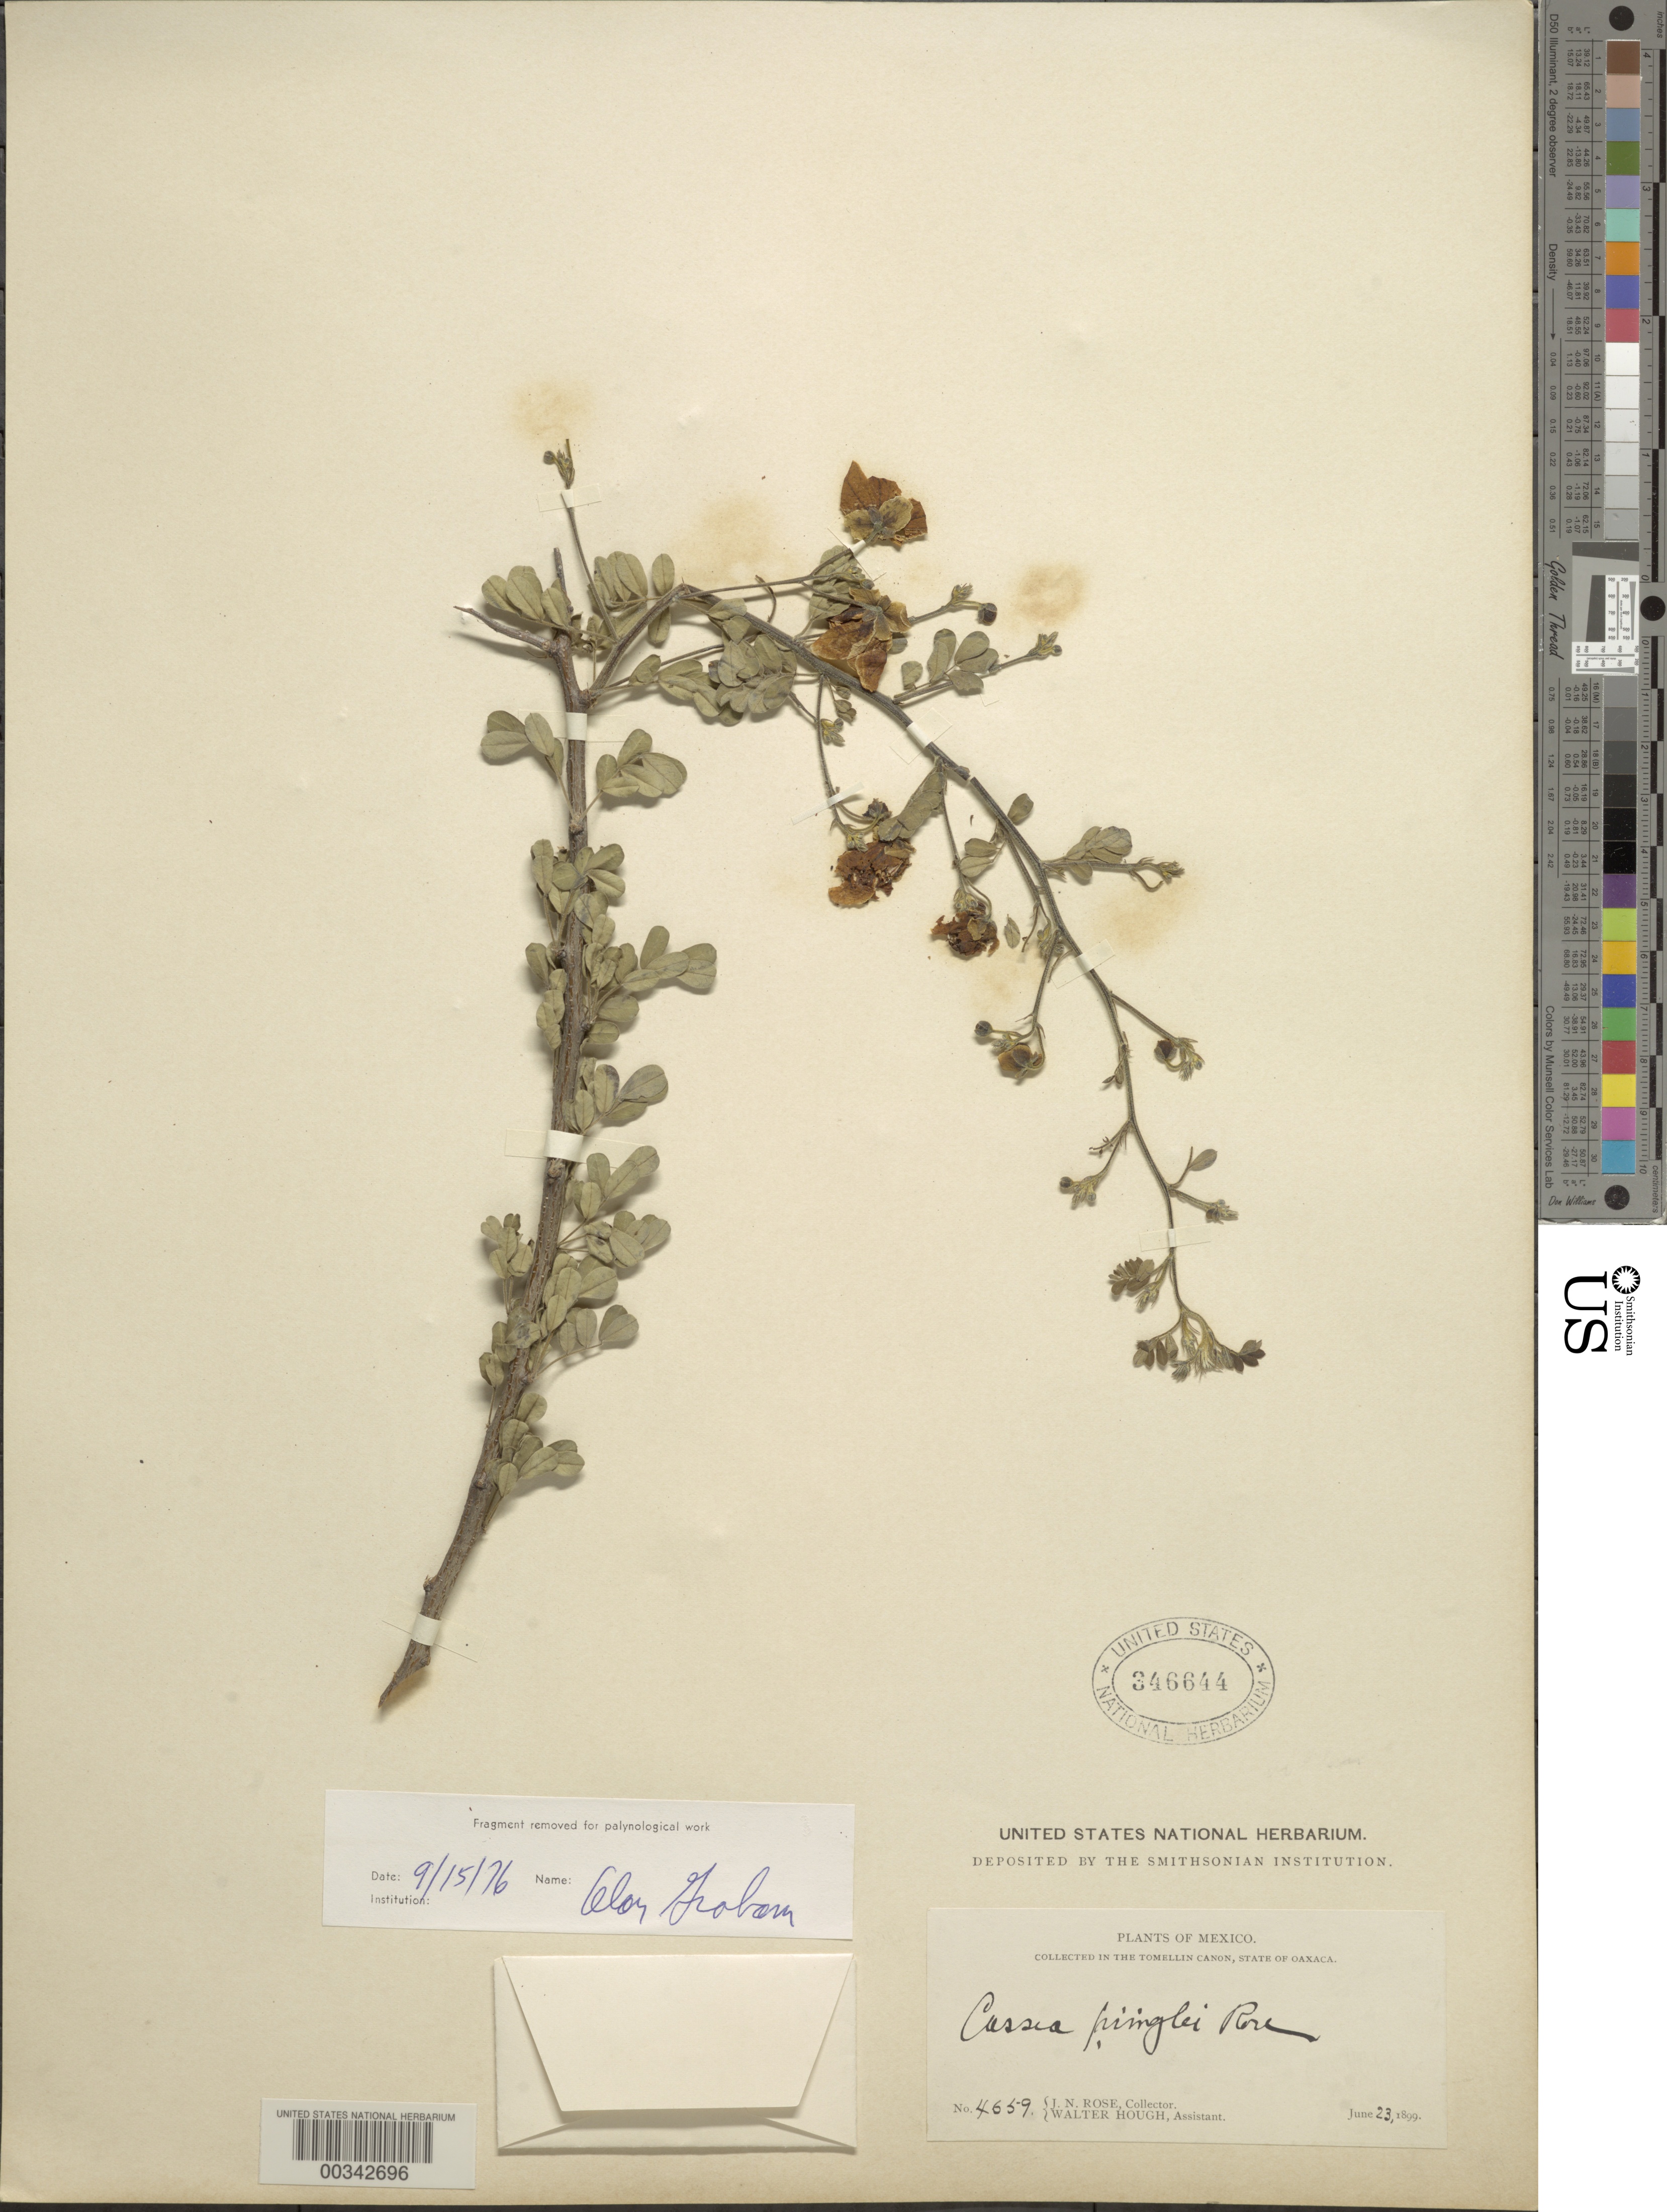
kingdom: Plantae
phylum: Tracheophyta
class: Magnoliopsida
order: Fabales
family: Fabaceae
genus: Senna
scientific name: Senna wislizeni var. pringlei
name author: (Rose) H.S. Irwin & Barneby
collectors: J. N. Rose & W. Hough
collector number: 4659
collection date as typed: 23 Jun 1899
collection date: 1899-06-23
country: Mexico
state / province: Oaxaca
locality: Tomellin canon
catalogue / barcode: US 346644